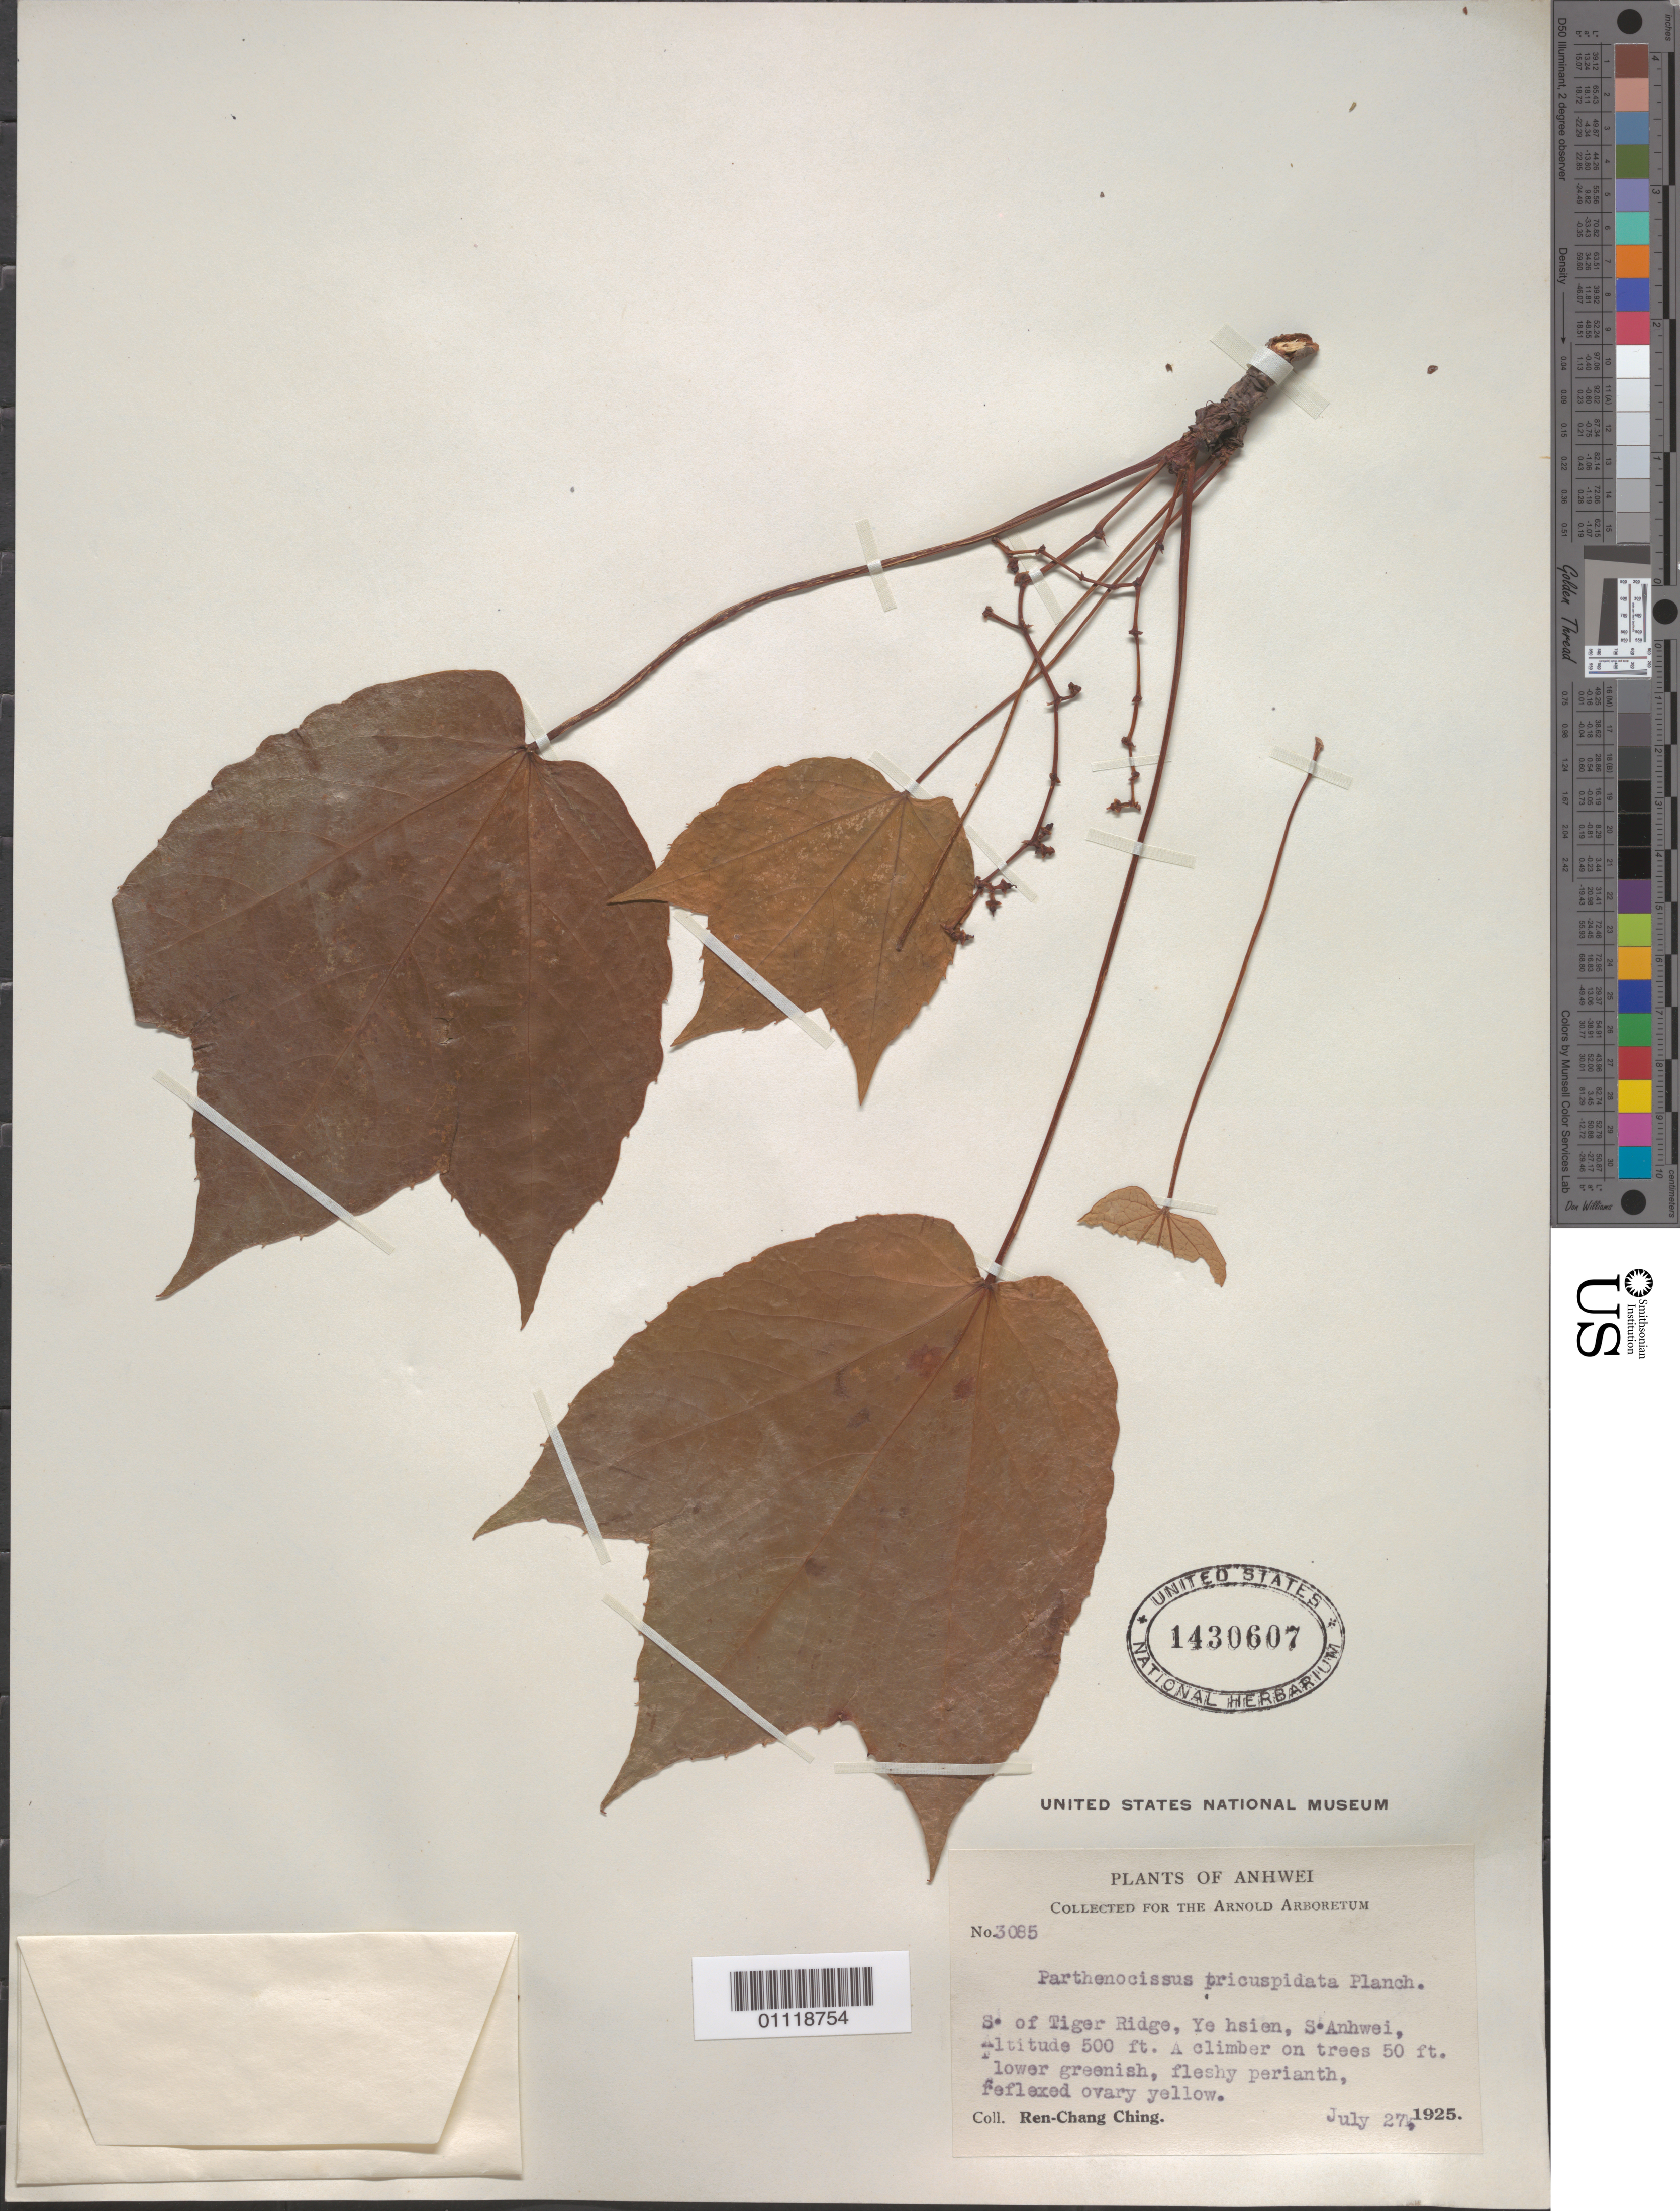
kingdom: Plantae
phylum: Tracheophyta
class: Magnoliopsida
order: Vitales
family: Vitaceae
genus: Parthenocissus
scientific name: Parthenocissus tricuspidata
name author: (Siebold & Zucc.) Planch.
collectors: R. C. Ching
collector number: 3085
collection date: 1925-07-27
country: China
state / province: Anhui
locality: S of Tiger Ridge, Ye hsien, S Anhwei.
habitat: A climber on trees.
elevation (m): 152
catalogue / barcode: US 1430607